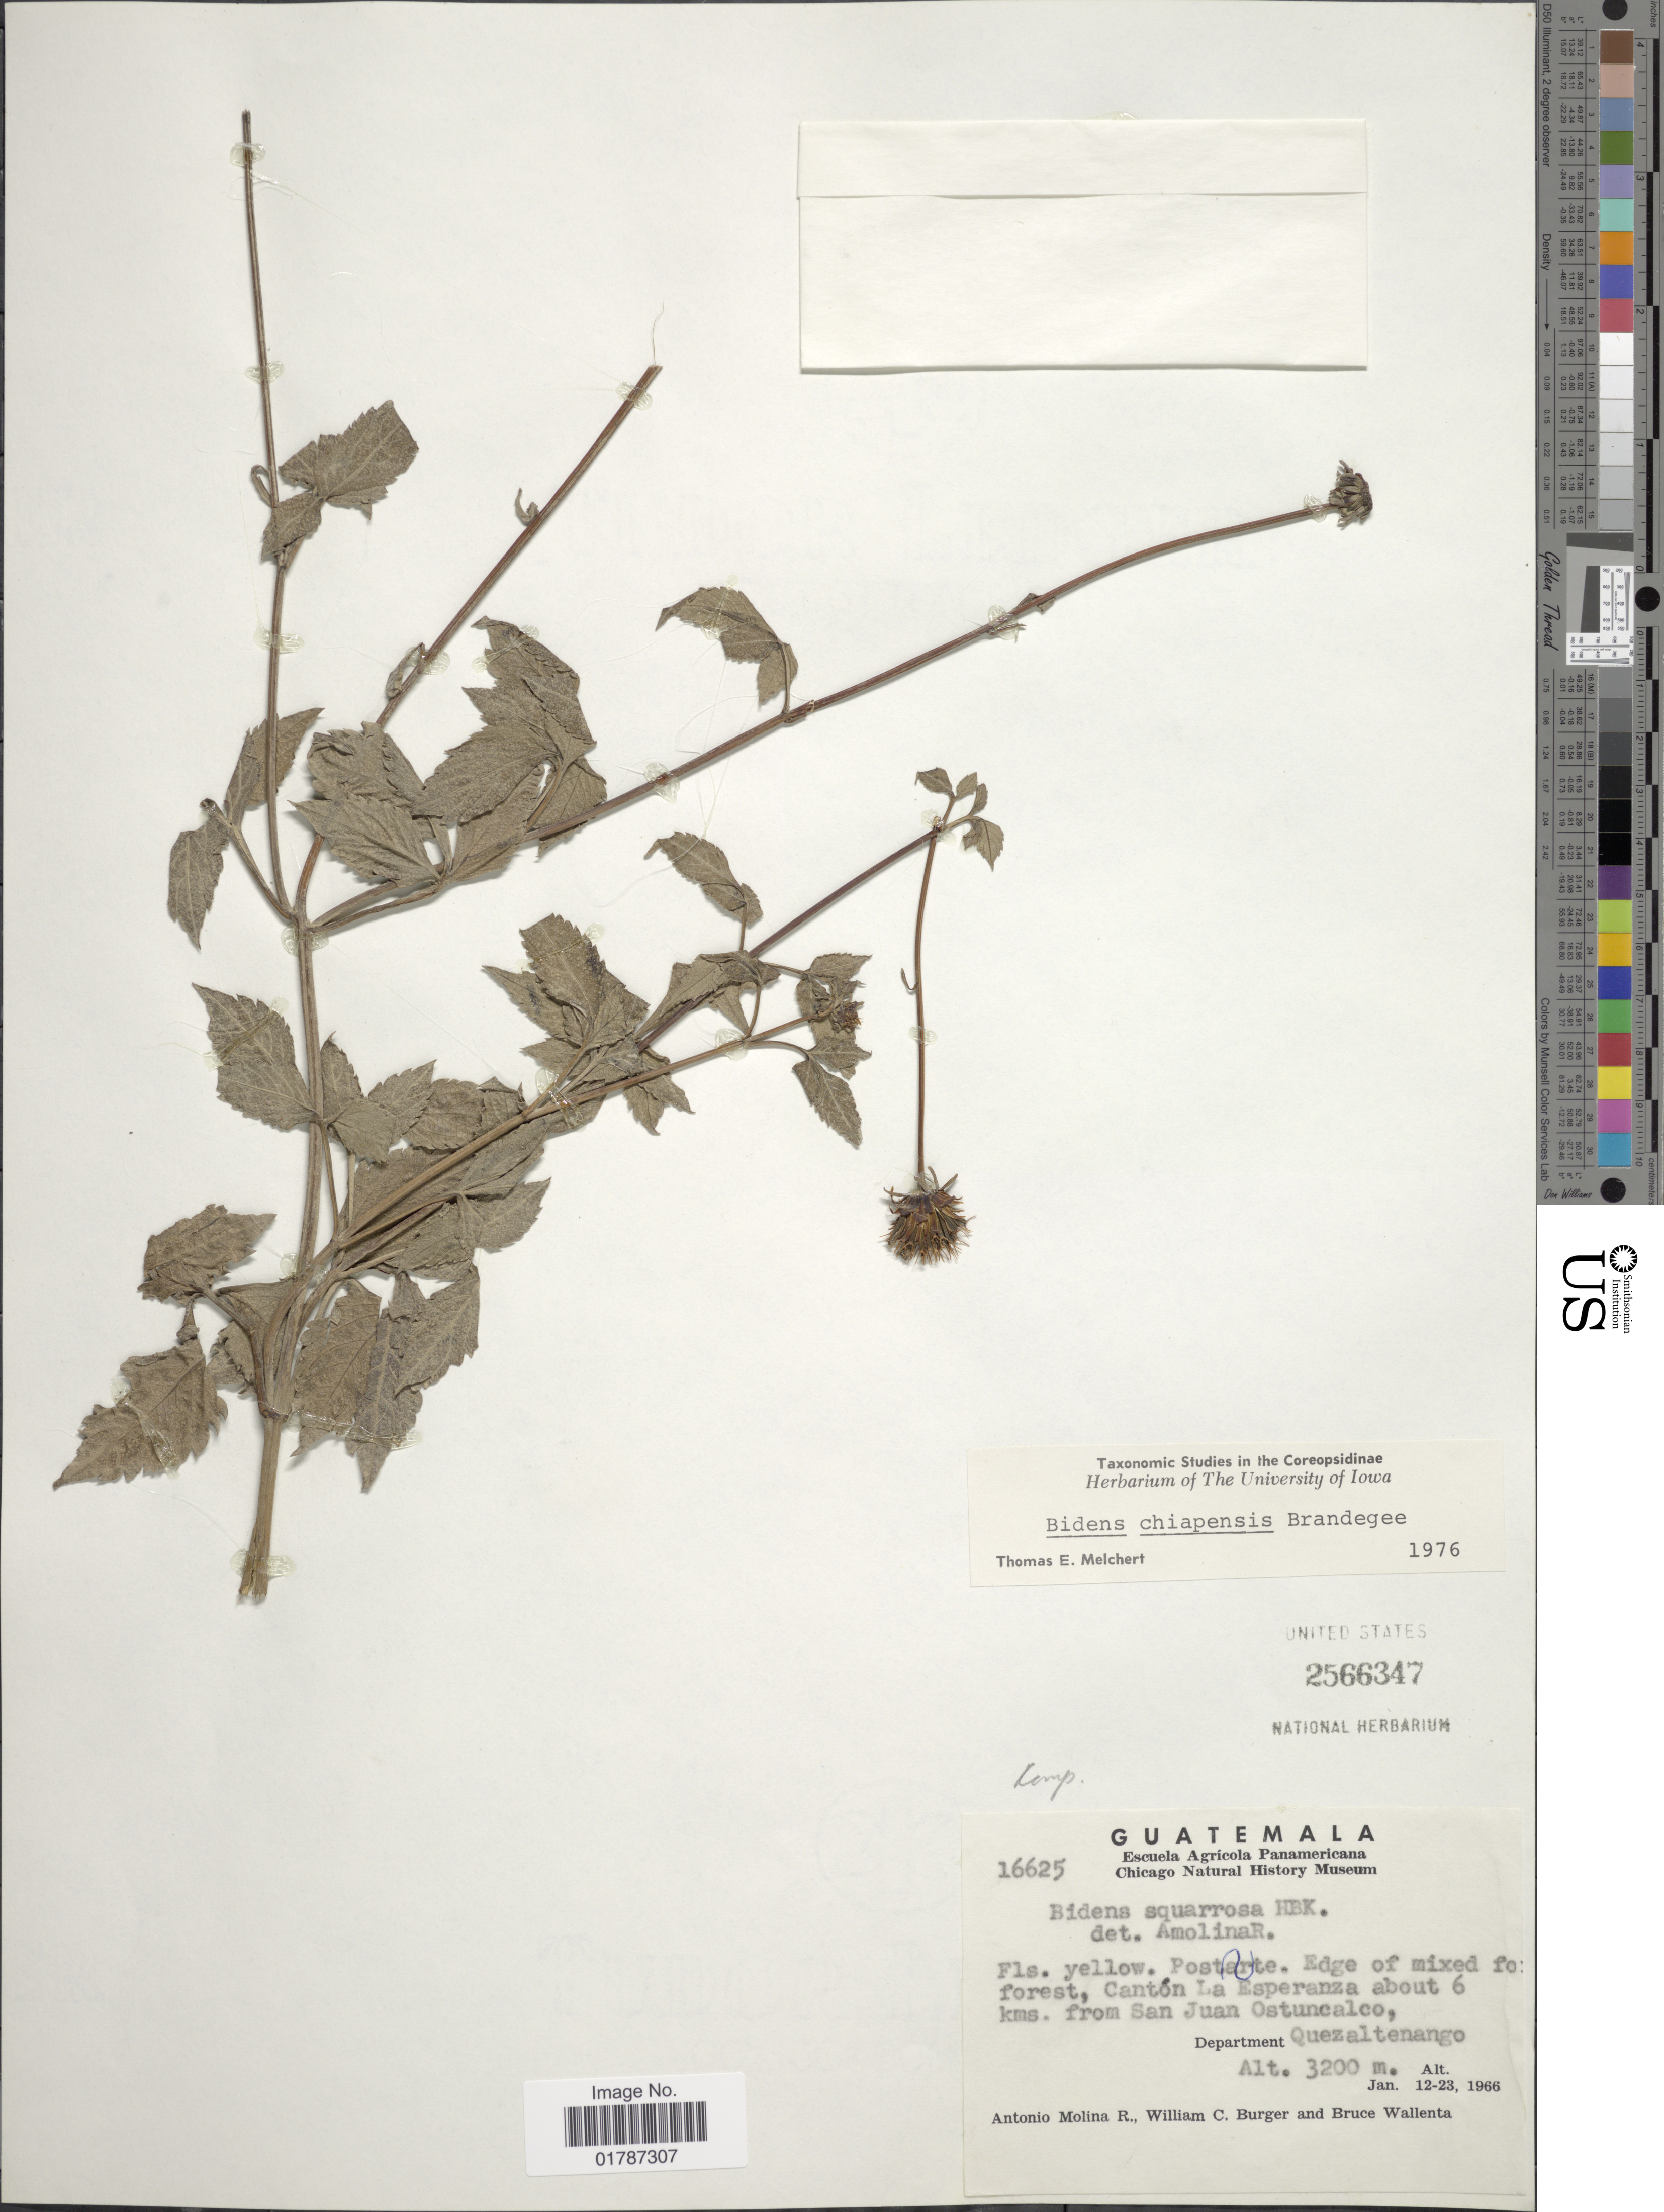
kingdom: Plantae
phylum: Tracheophyta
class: Magnoliopsida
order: Asterales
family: Asteraceae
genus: Bidens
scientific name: Bidens chiapensis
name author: Brandegee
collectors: A. Molina R., W. Burger & B. Wallenta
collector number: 16625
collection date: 1966-01-12/1966-01-23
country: Guatemala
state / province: Quetzaltenango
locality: Canton La Esperanza about 6 kms. from San Juan Ostuncalco, Department Quezaltenango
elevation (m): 3200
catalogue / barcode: US 2566347